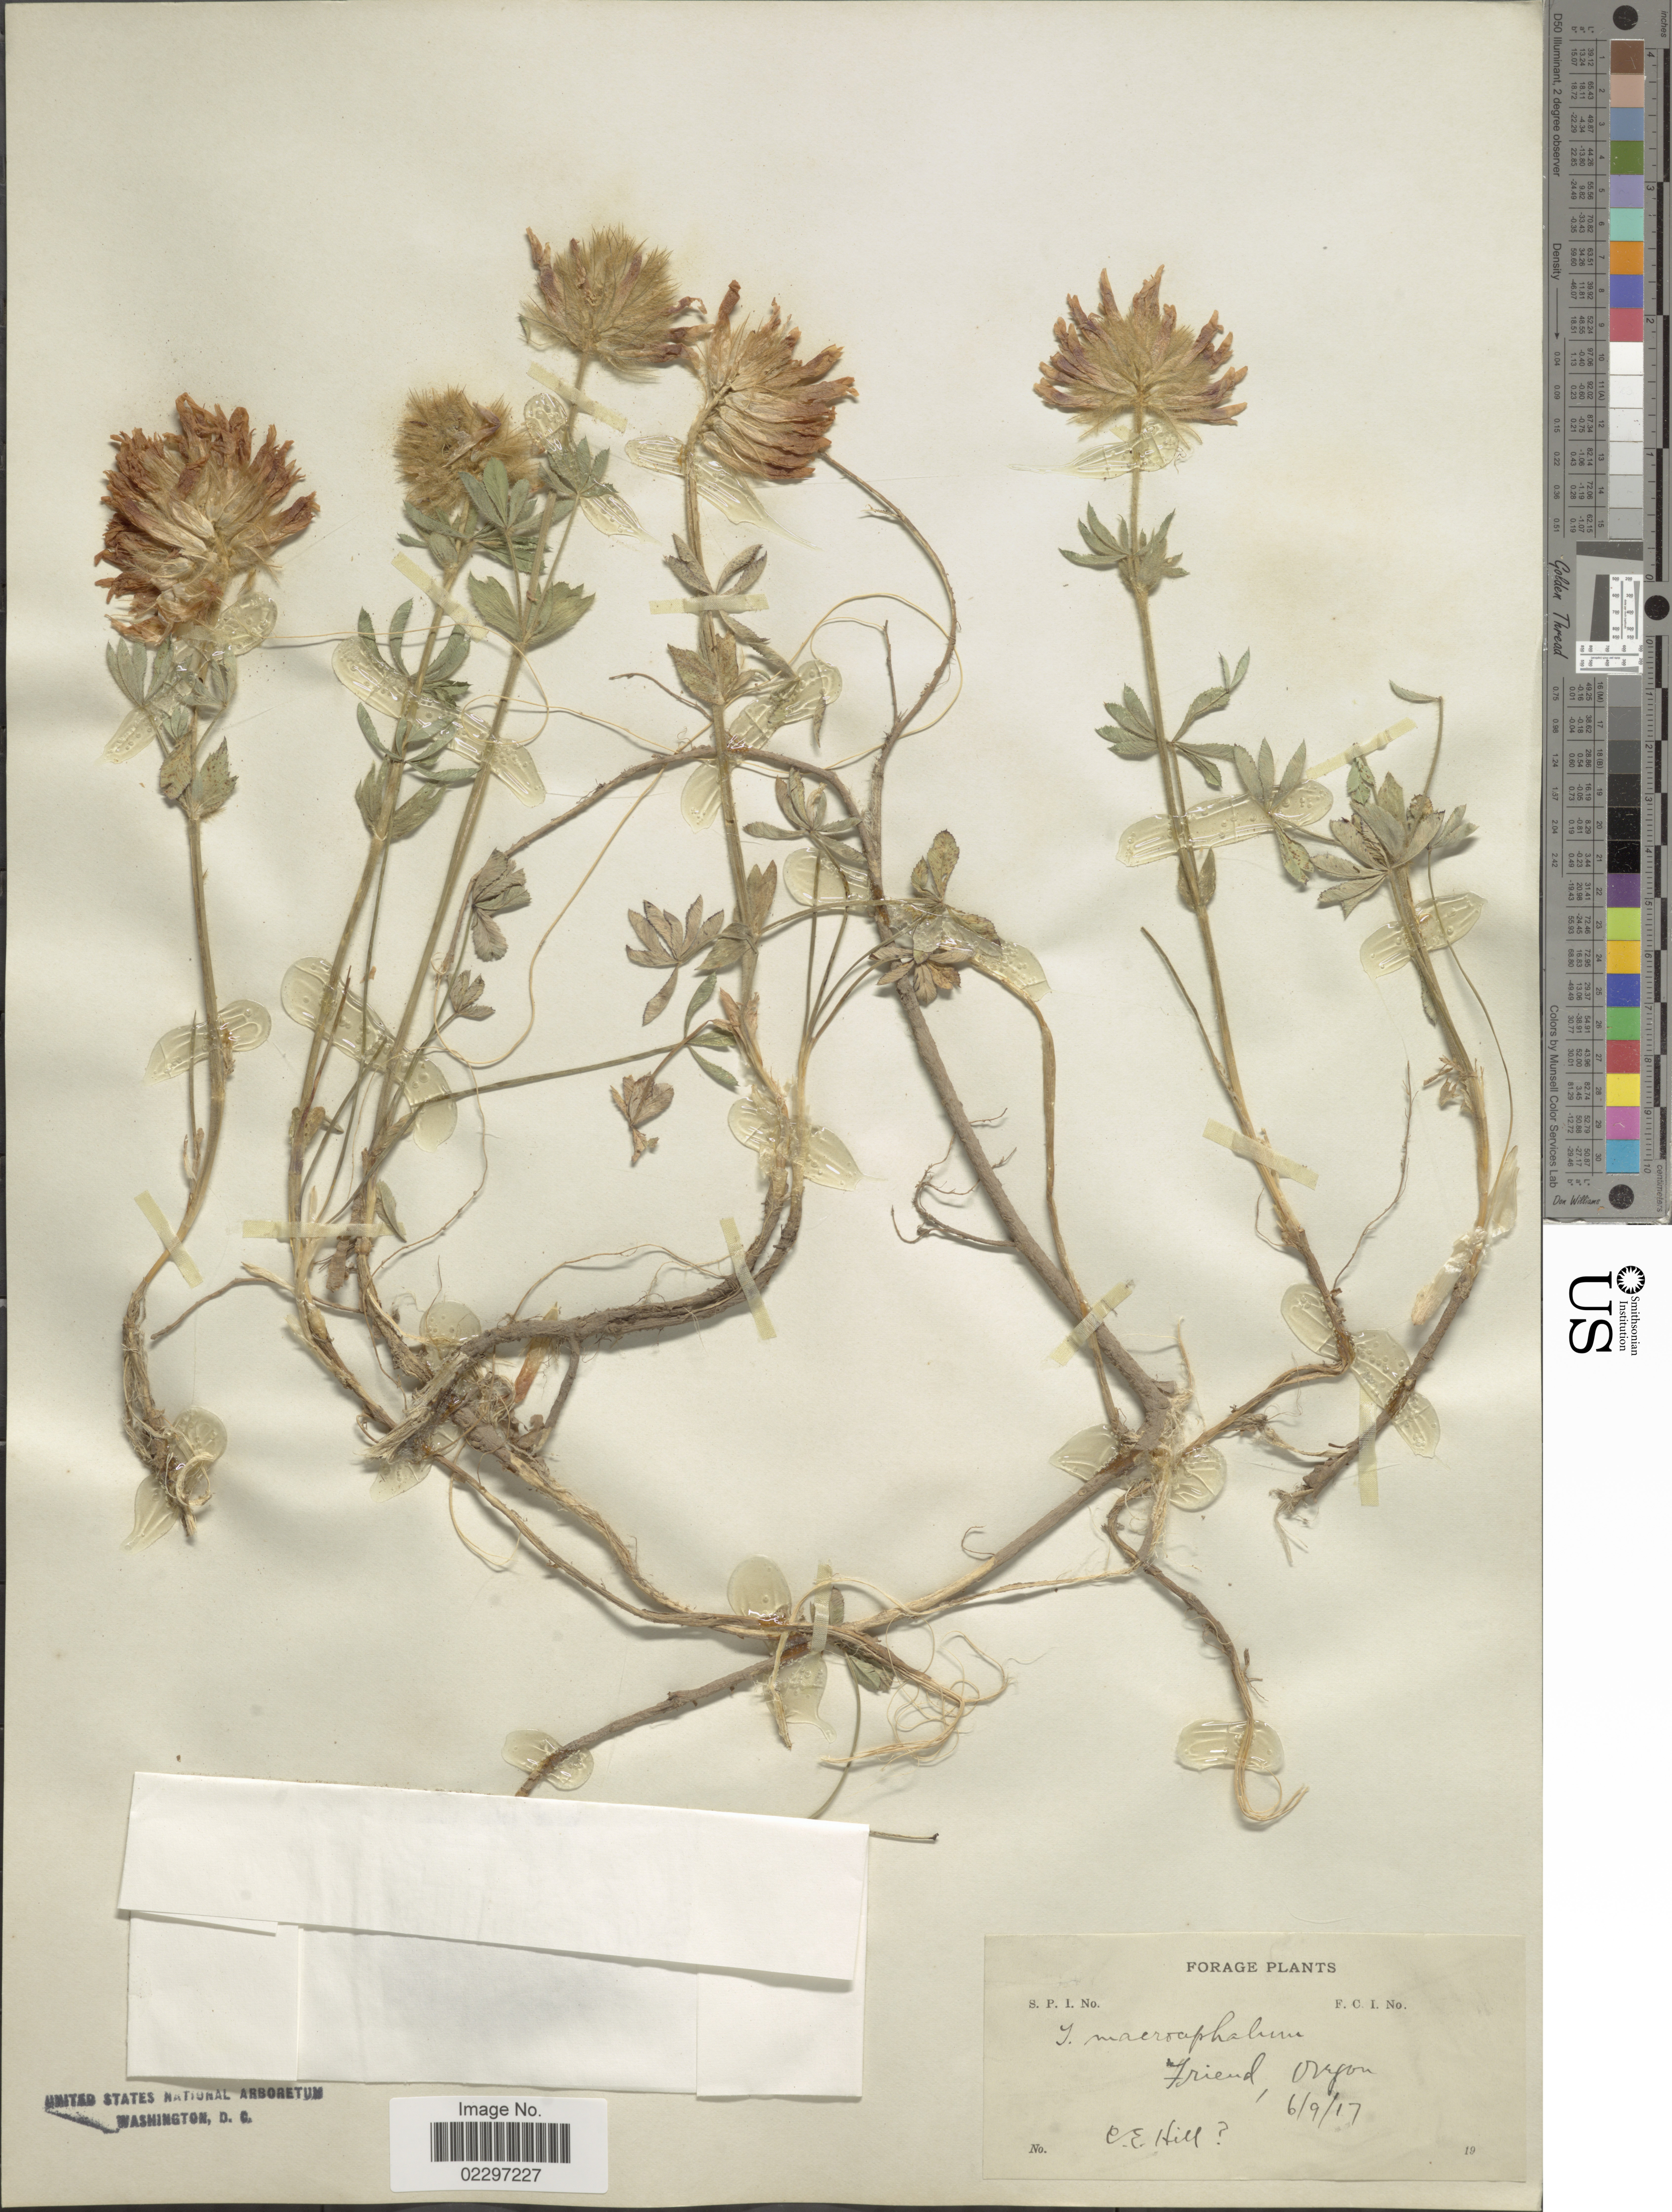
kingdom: Plantae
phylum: Tracheophyta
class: Magnoliopsida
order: Fabales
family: Fabaceae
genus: Trifolium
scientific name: Trifolium macrocephalum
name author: (Pursh) Poir.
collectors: C. Hill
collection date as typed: Transcribed d/m/y: 9/6/17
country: United States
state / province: Oregon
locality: Forage. Friend